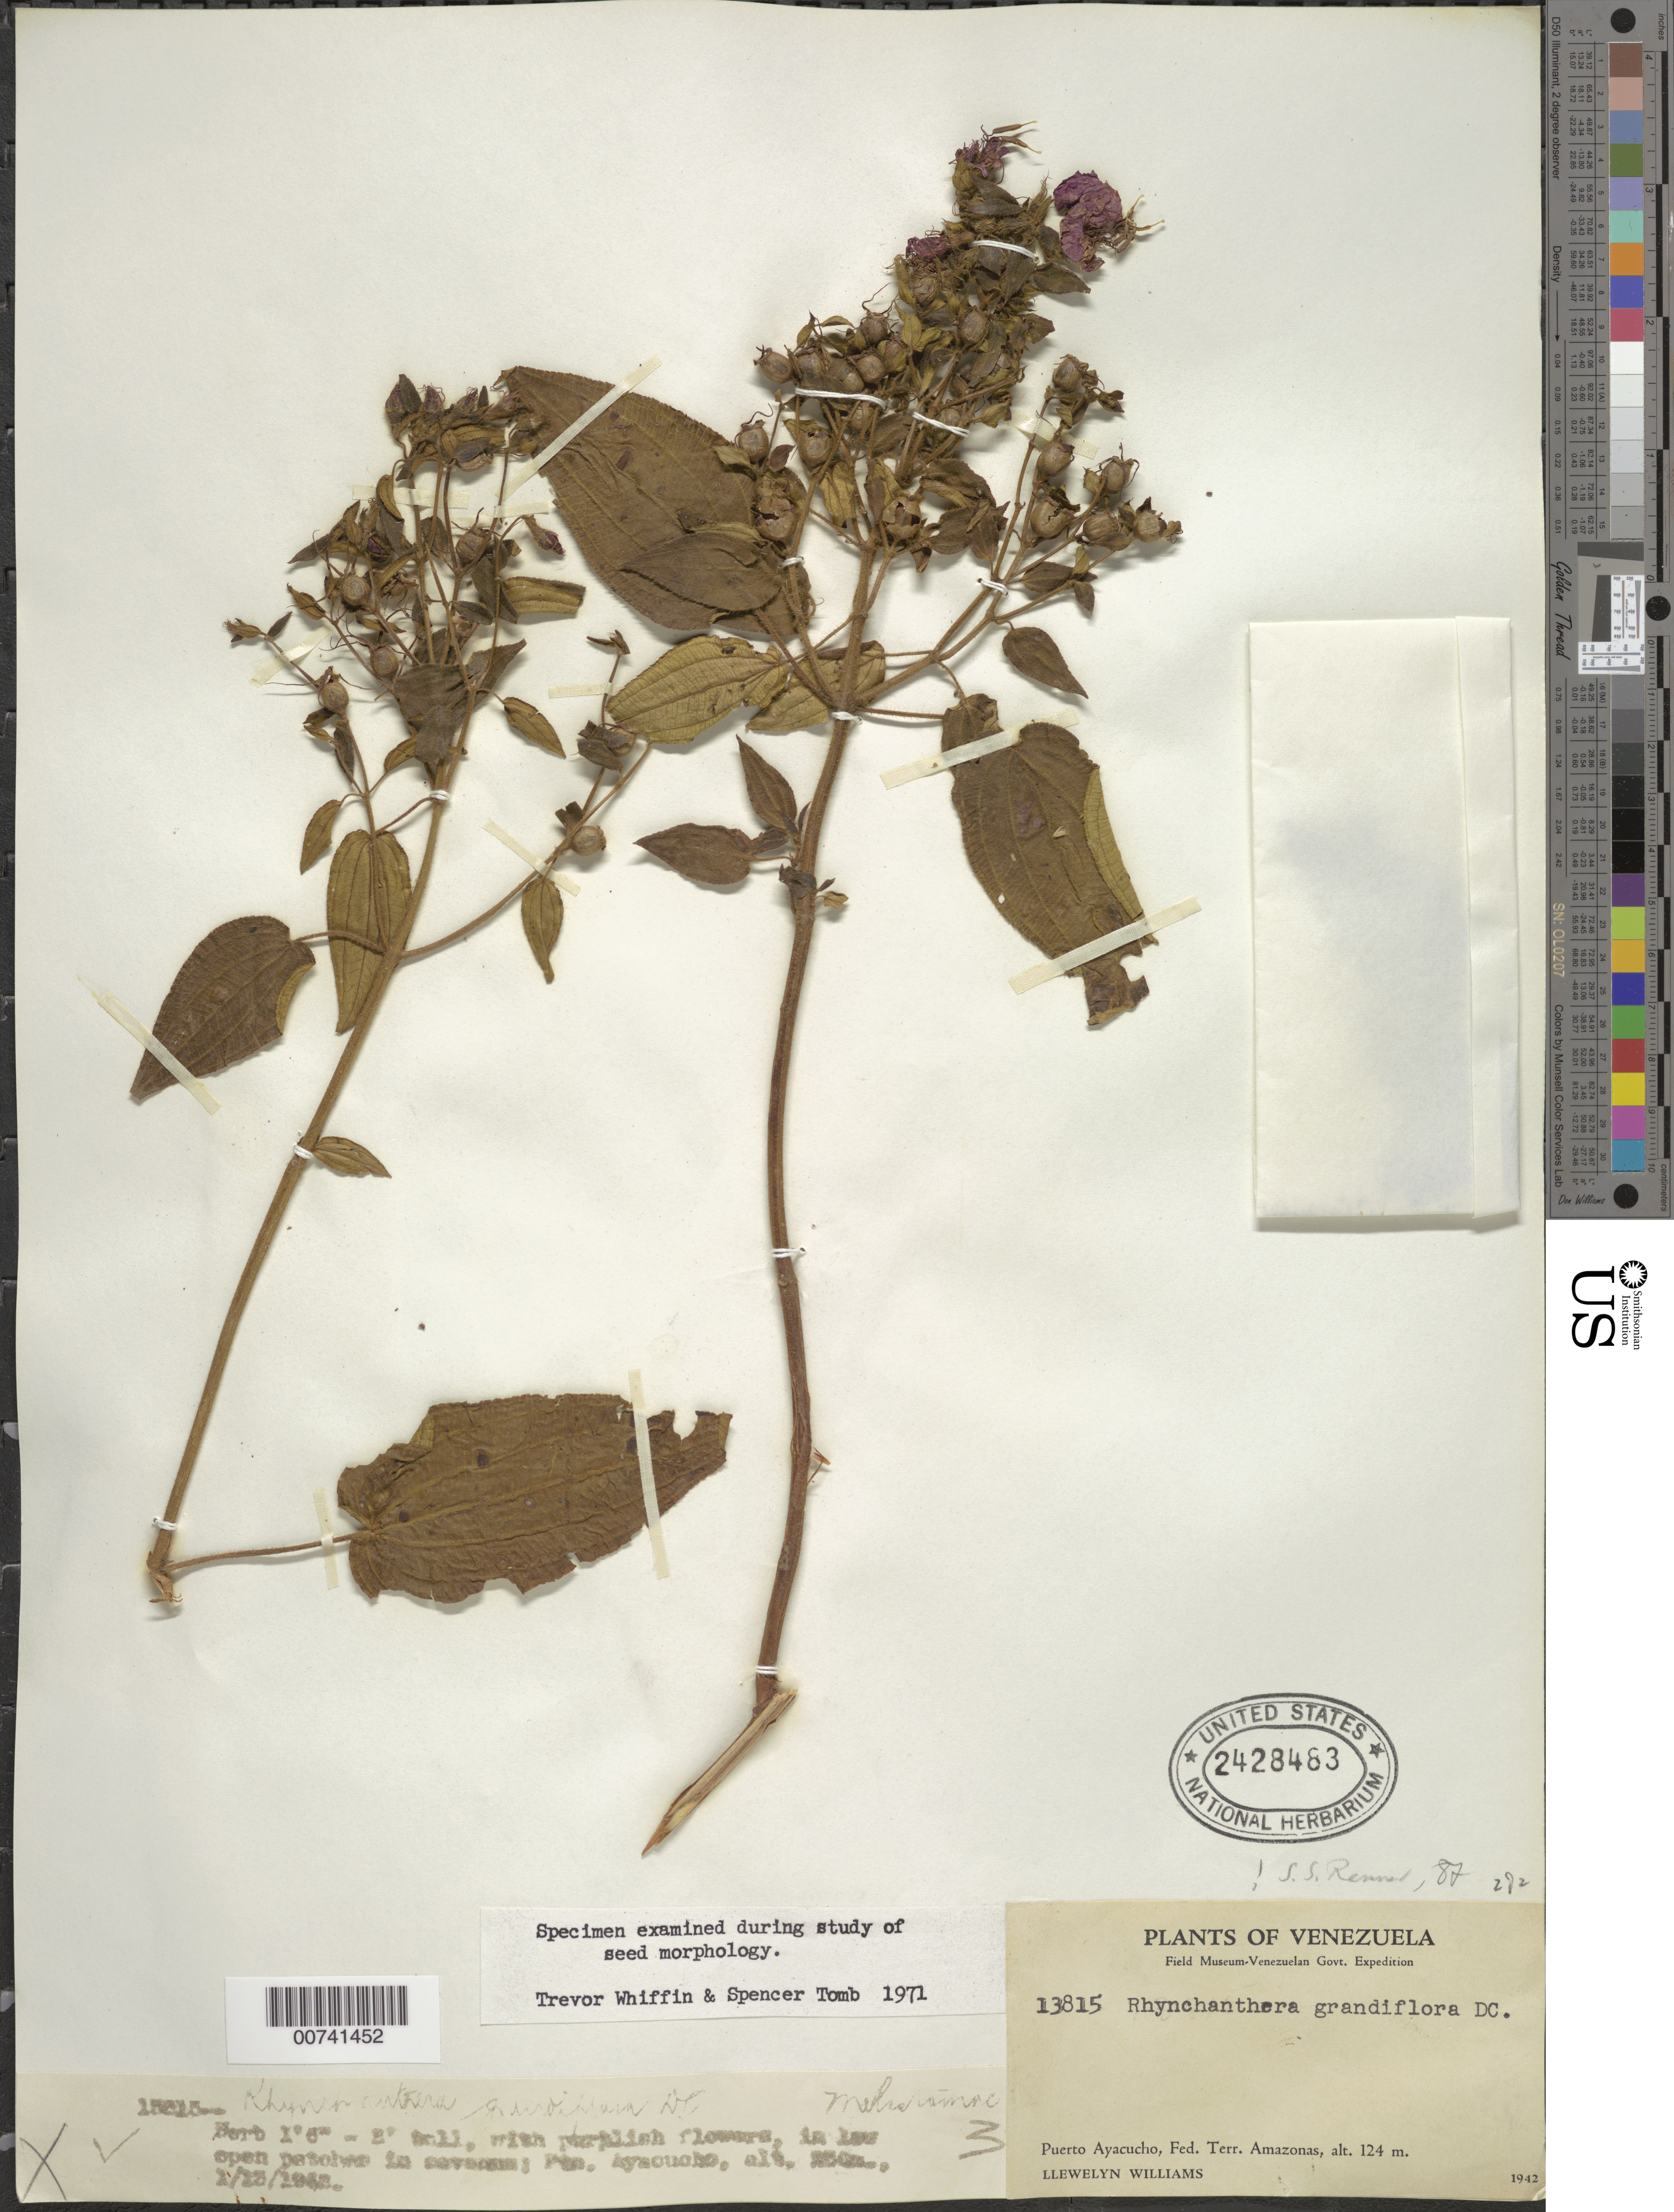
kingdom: Plantae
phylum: Tracheophyta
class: Magnoliopsida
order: Myrtales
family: Melastomataceae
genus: Rhynchanthera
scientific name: Rhynchanthera grandiflora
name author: (Aubl.) DC.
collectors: Ll. Williams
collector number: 13815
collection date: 1942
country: Venezuela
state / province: Amazonas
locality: Puerto Ayacucho, Fed. Terr. Amazonas.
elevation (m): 124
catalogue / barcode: US 2428483